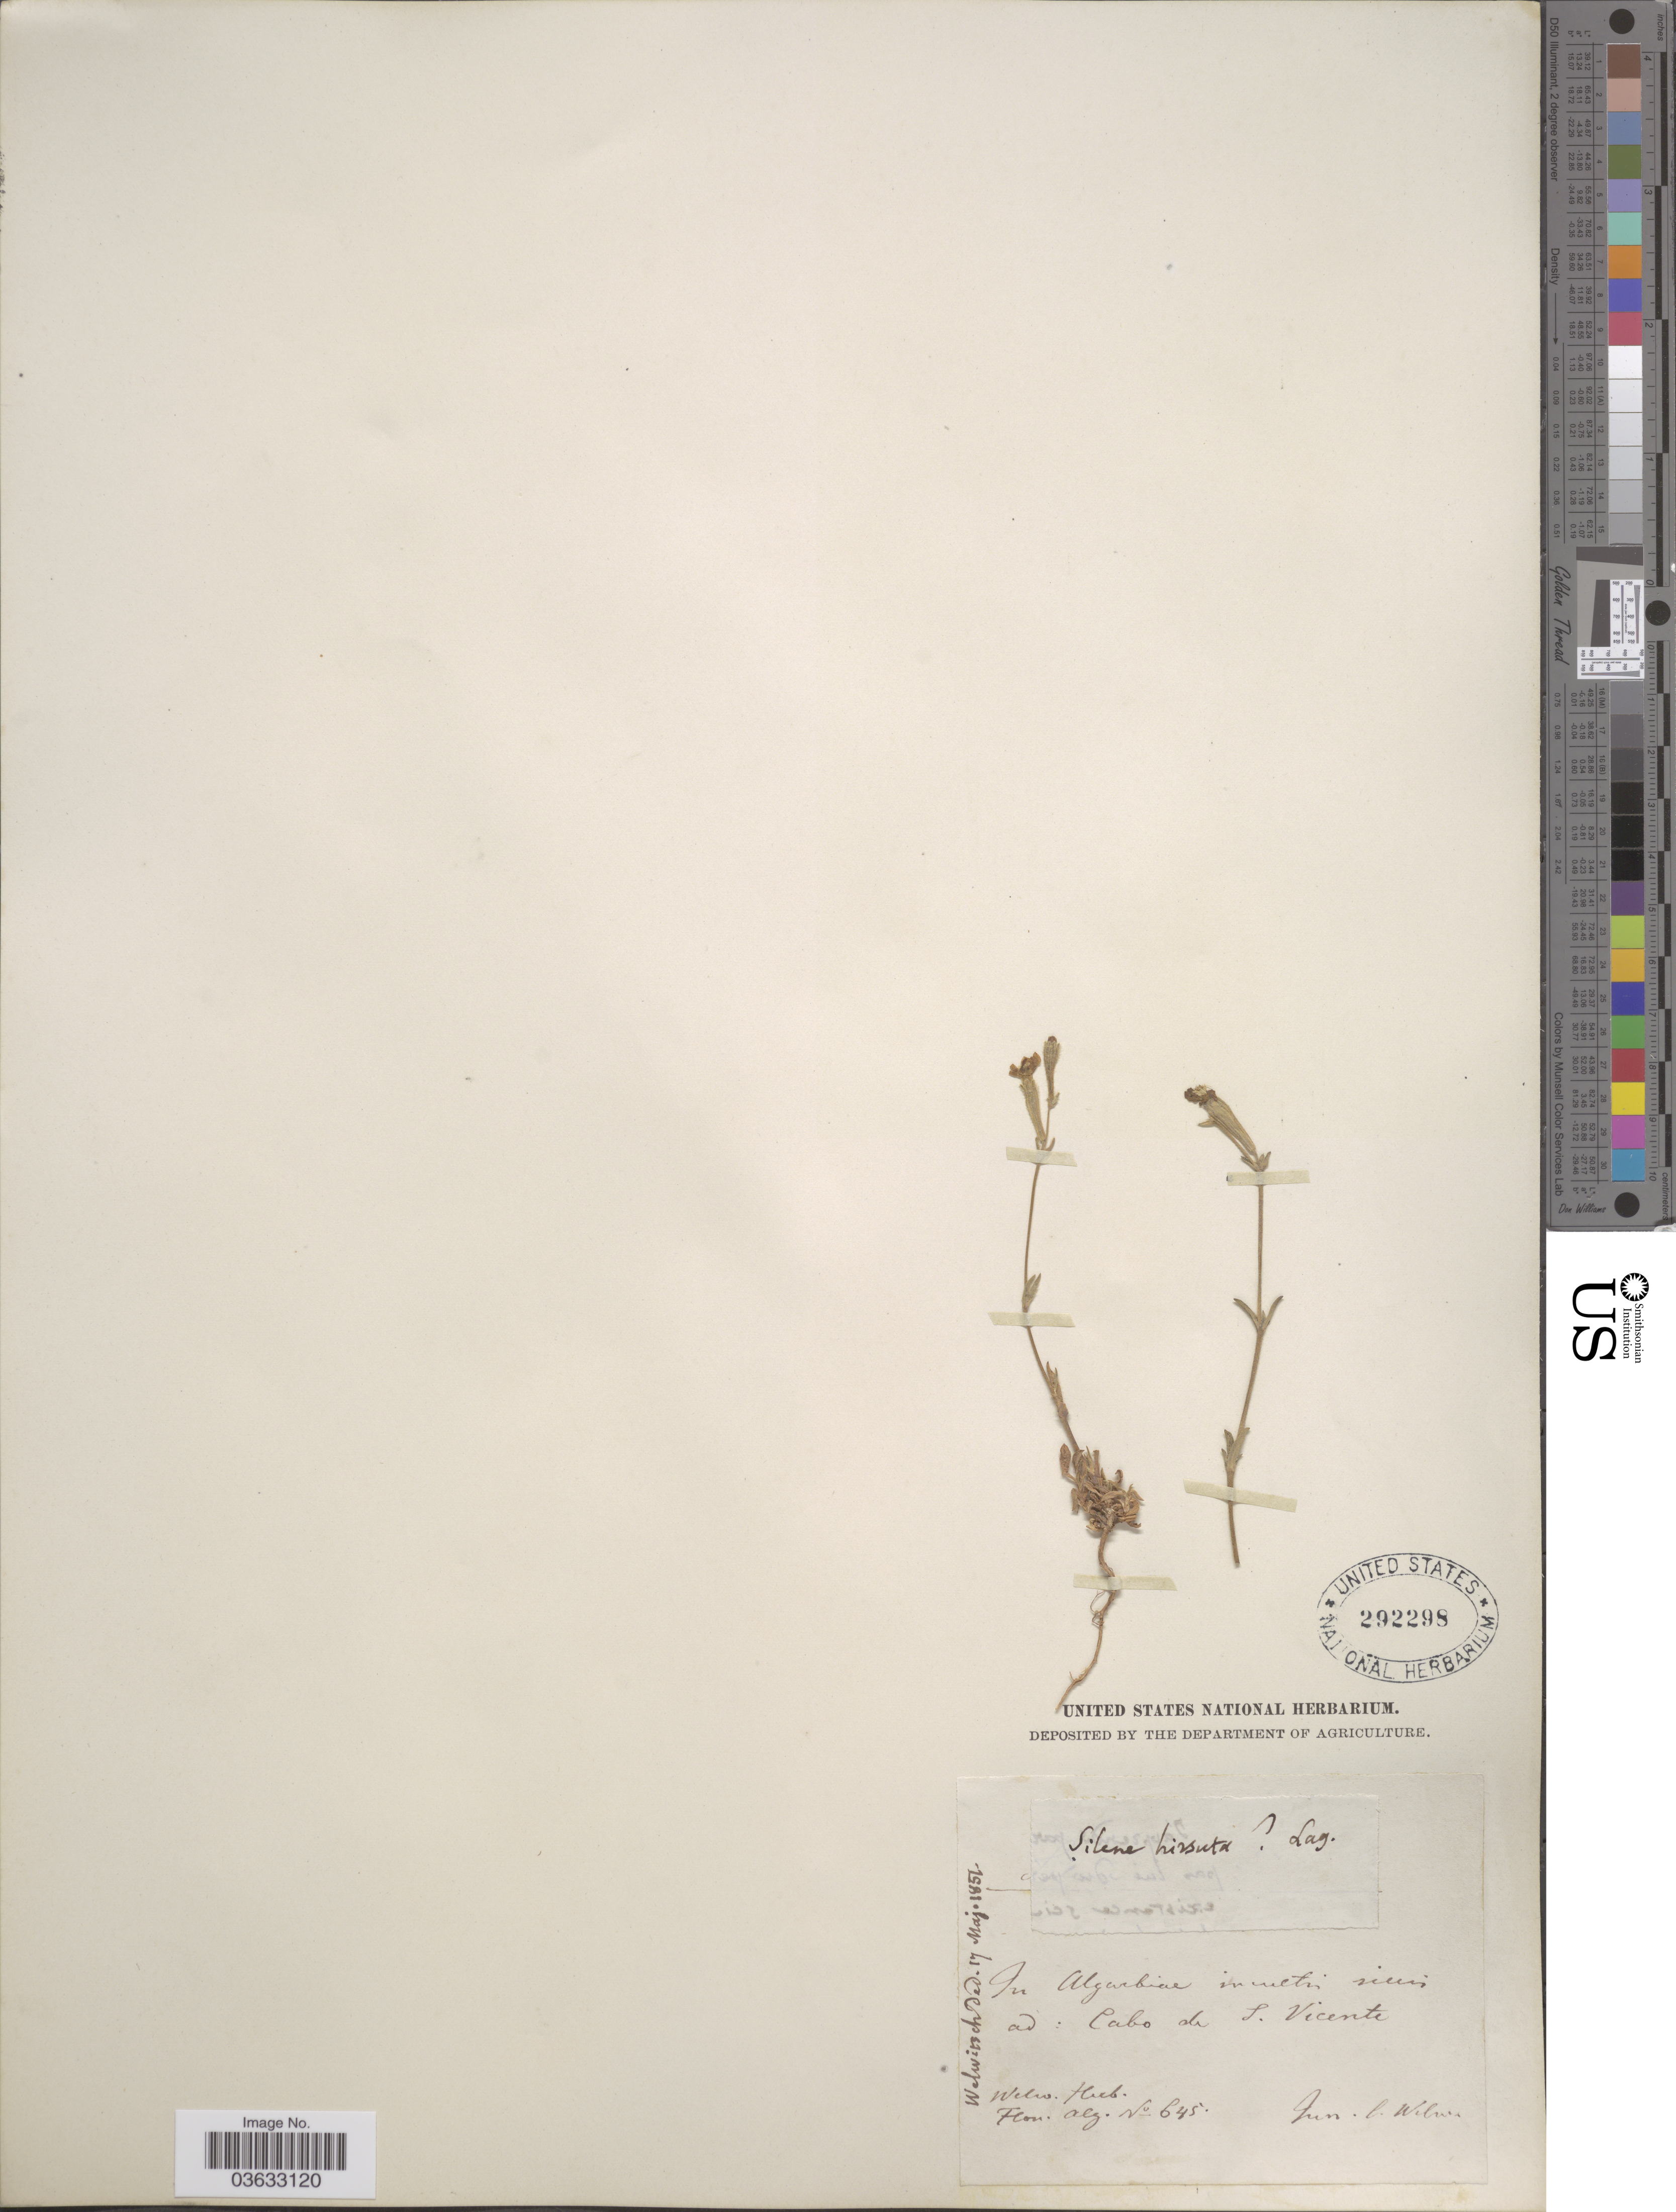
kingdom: Plantae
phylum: Tracheophyta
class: Magnoliopsida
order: Caryophyllales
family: Caryophyllaceae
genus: Silene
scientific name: Silene hispida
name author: Desf.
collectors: -. Welwitsch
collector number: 645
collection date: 1851-05-17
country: Portugal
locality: In Algarbiae inuetin [interpreted] siccis ad: Cabo de S. Vicente.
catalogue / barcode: US 292298